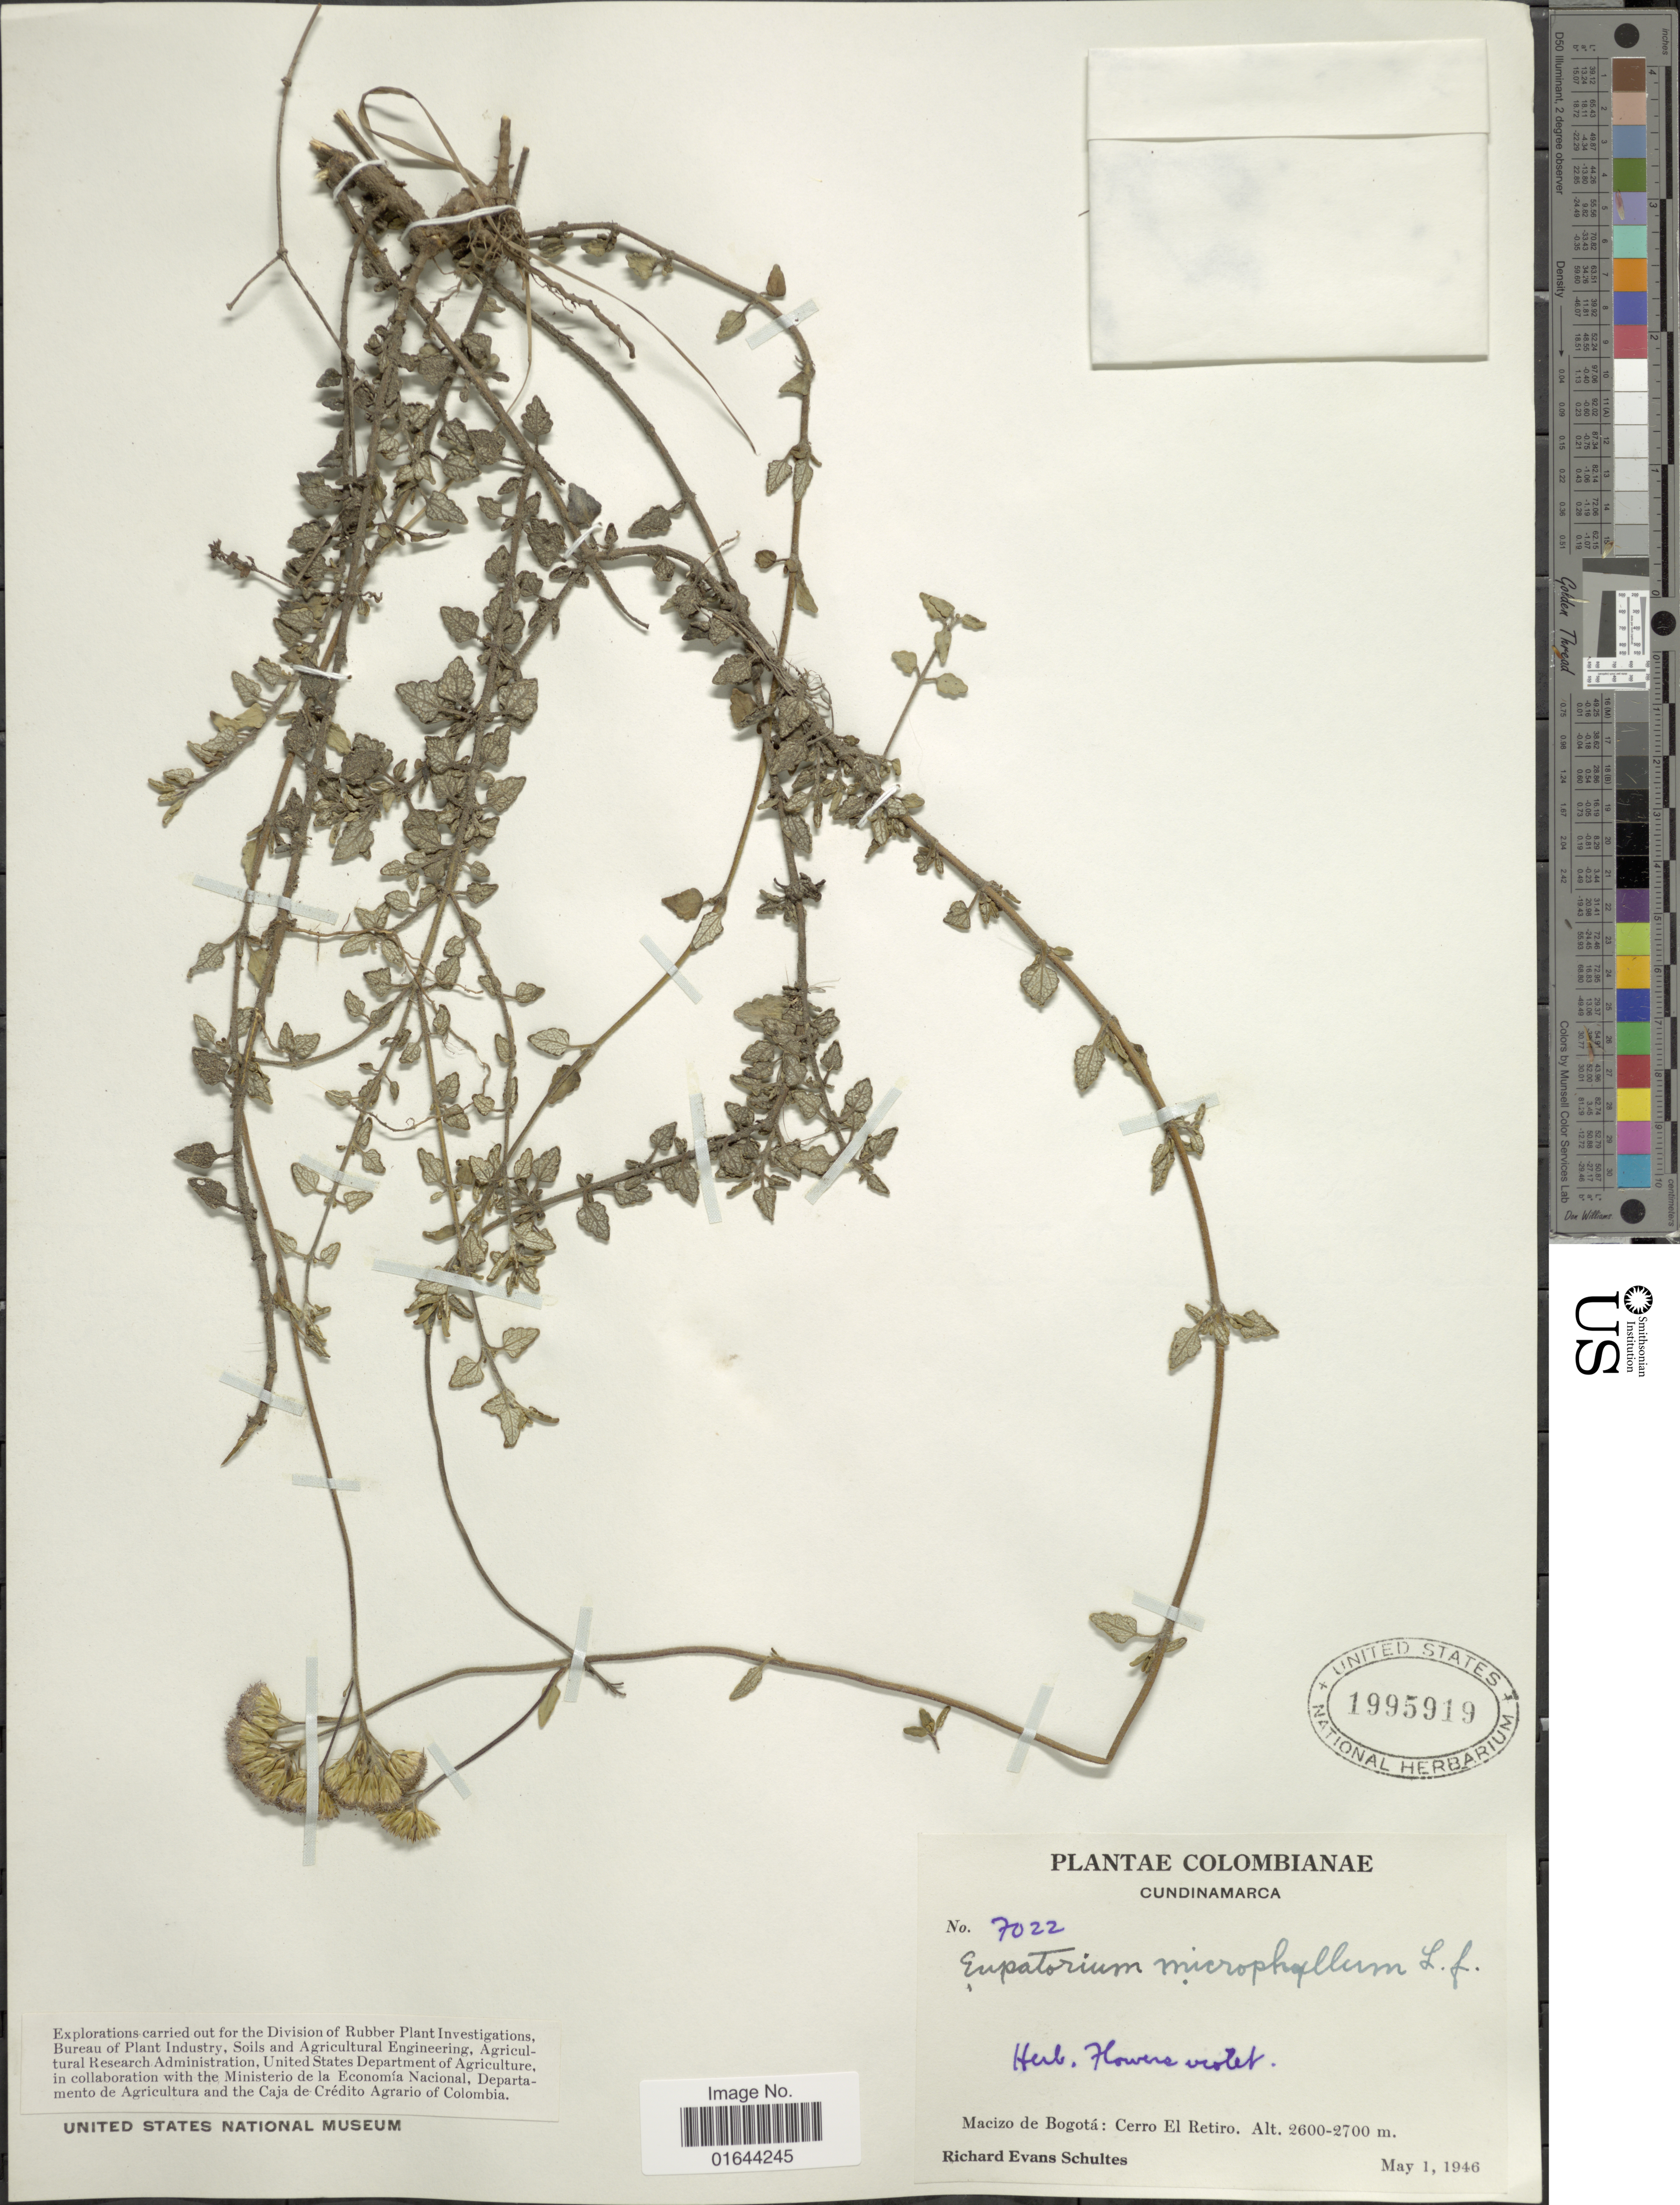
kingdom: Plantae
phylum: Tracheophyta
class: Magnoliopsida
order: Asterales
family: Asteraceae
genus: Lourteigia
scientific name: Lourteigia microphylla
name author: (L. f.) R.M. King & H. Rob.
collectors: R. E. Schultes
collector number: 7022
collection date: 1946-05-01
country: Colombia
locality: Cundinamarca. Macizo de Bogota: Cerro El Retiro.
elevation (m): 2600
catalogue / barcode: US 1995919